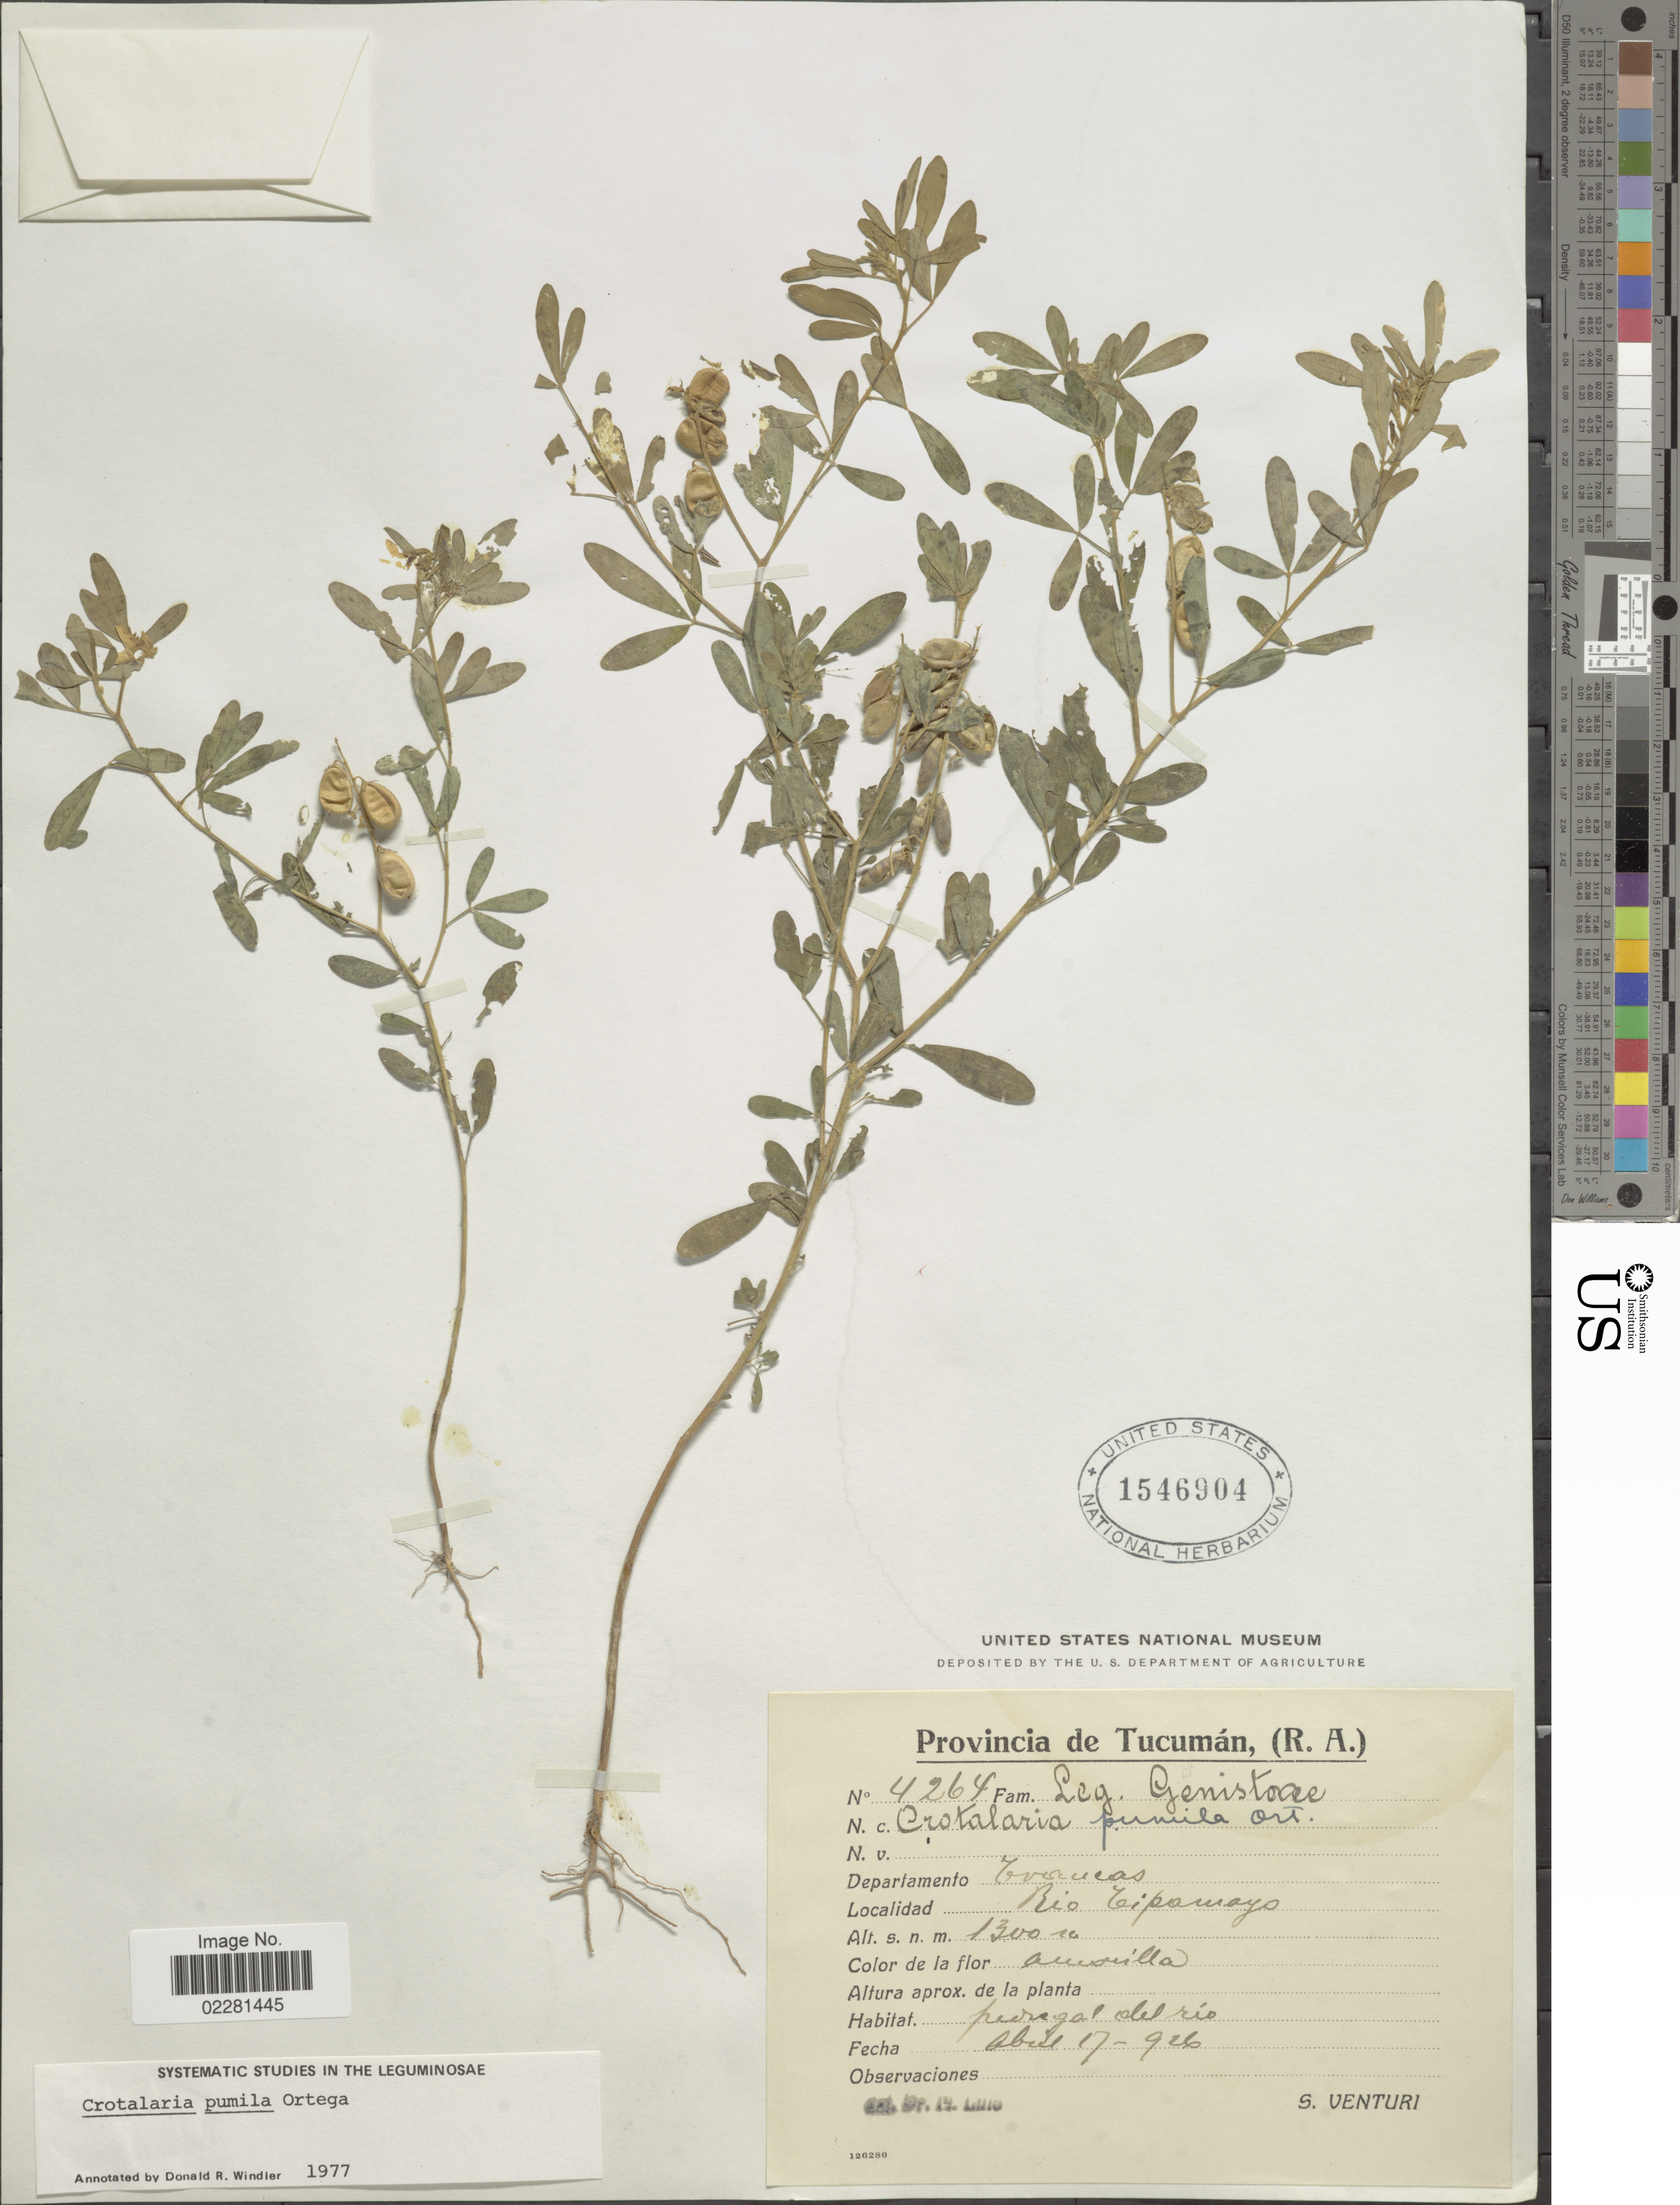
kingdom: Plantae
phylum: Tracheophyta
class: Magnoliopsida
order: Fabales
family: Fabaceae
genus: Crotalaria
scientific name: Crotalaria pumila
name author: Ortega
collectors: S. Venturi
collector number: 4264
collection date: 1926-04-17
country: Argentina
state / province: Tucuman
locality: Departamento Trancas, Rio Tipamayo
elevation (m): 1300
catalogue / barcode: US 1546904